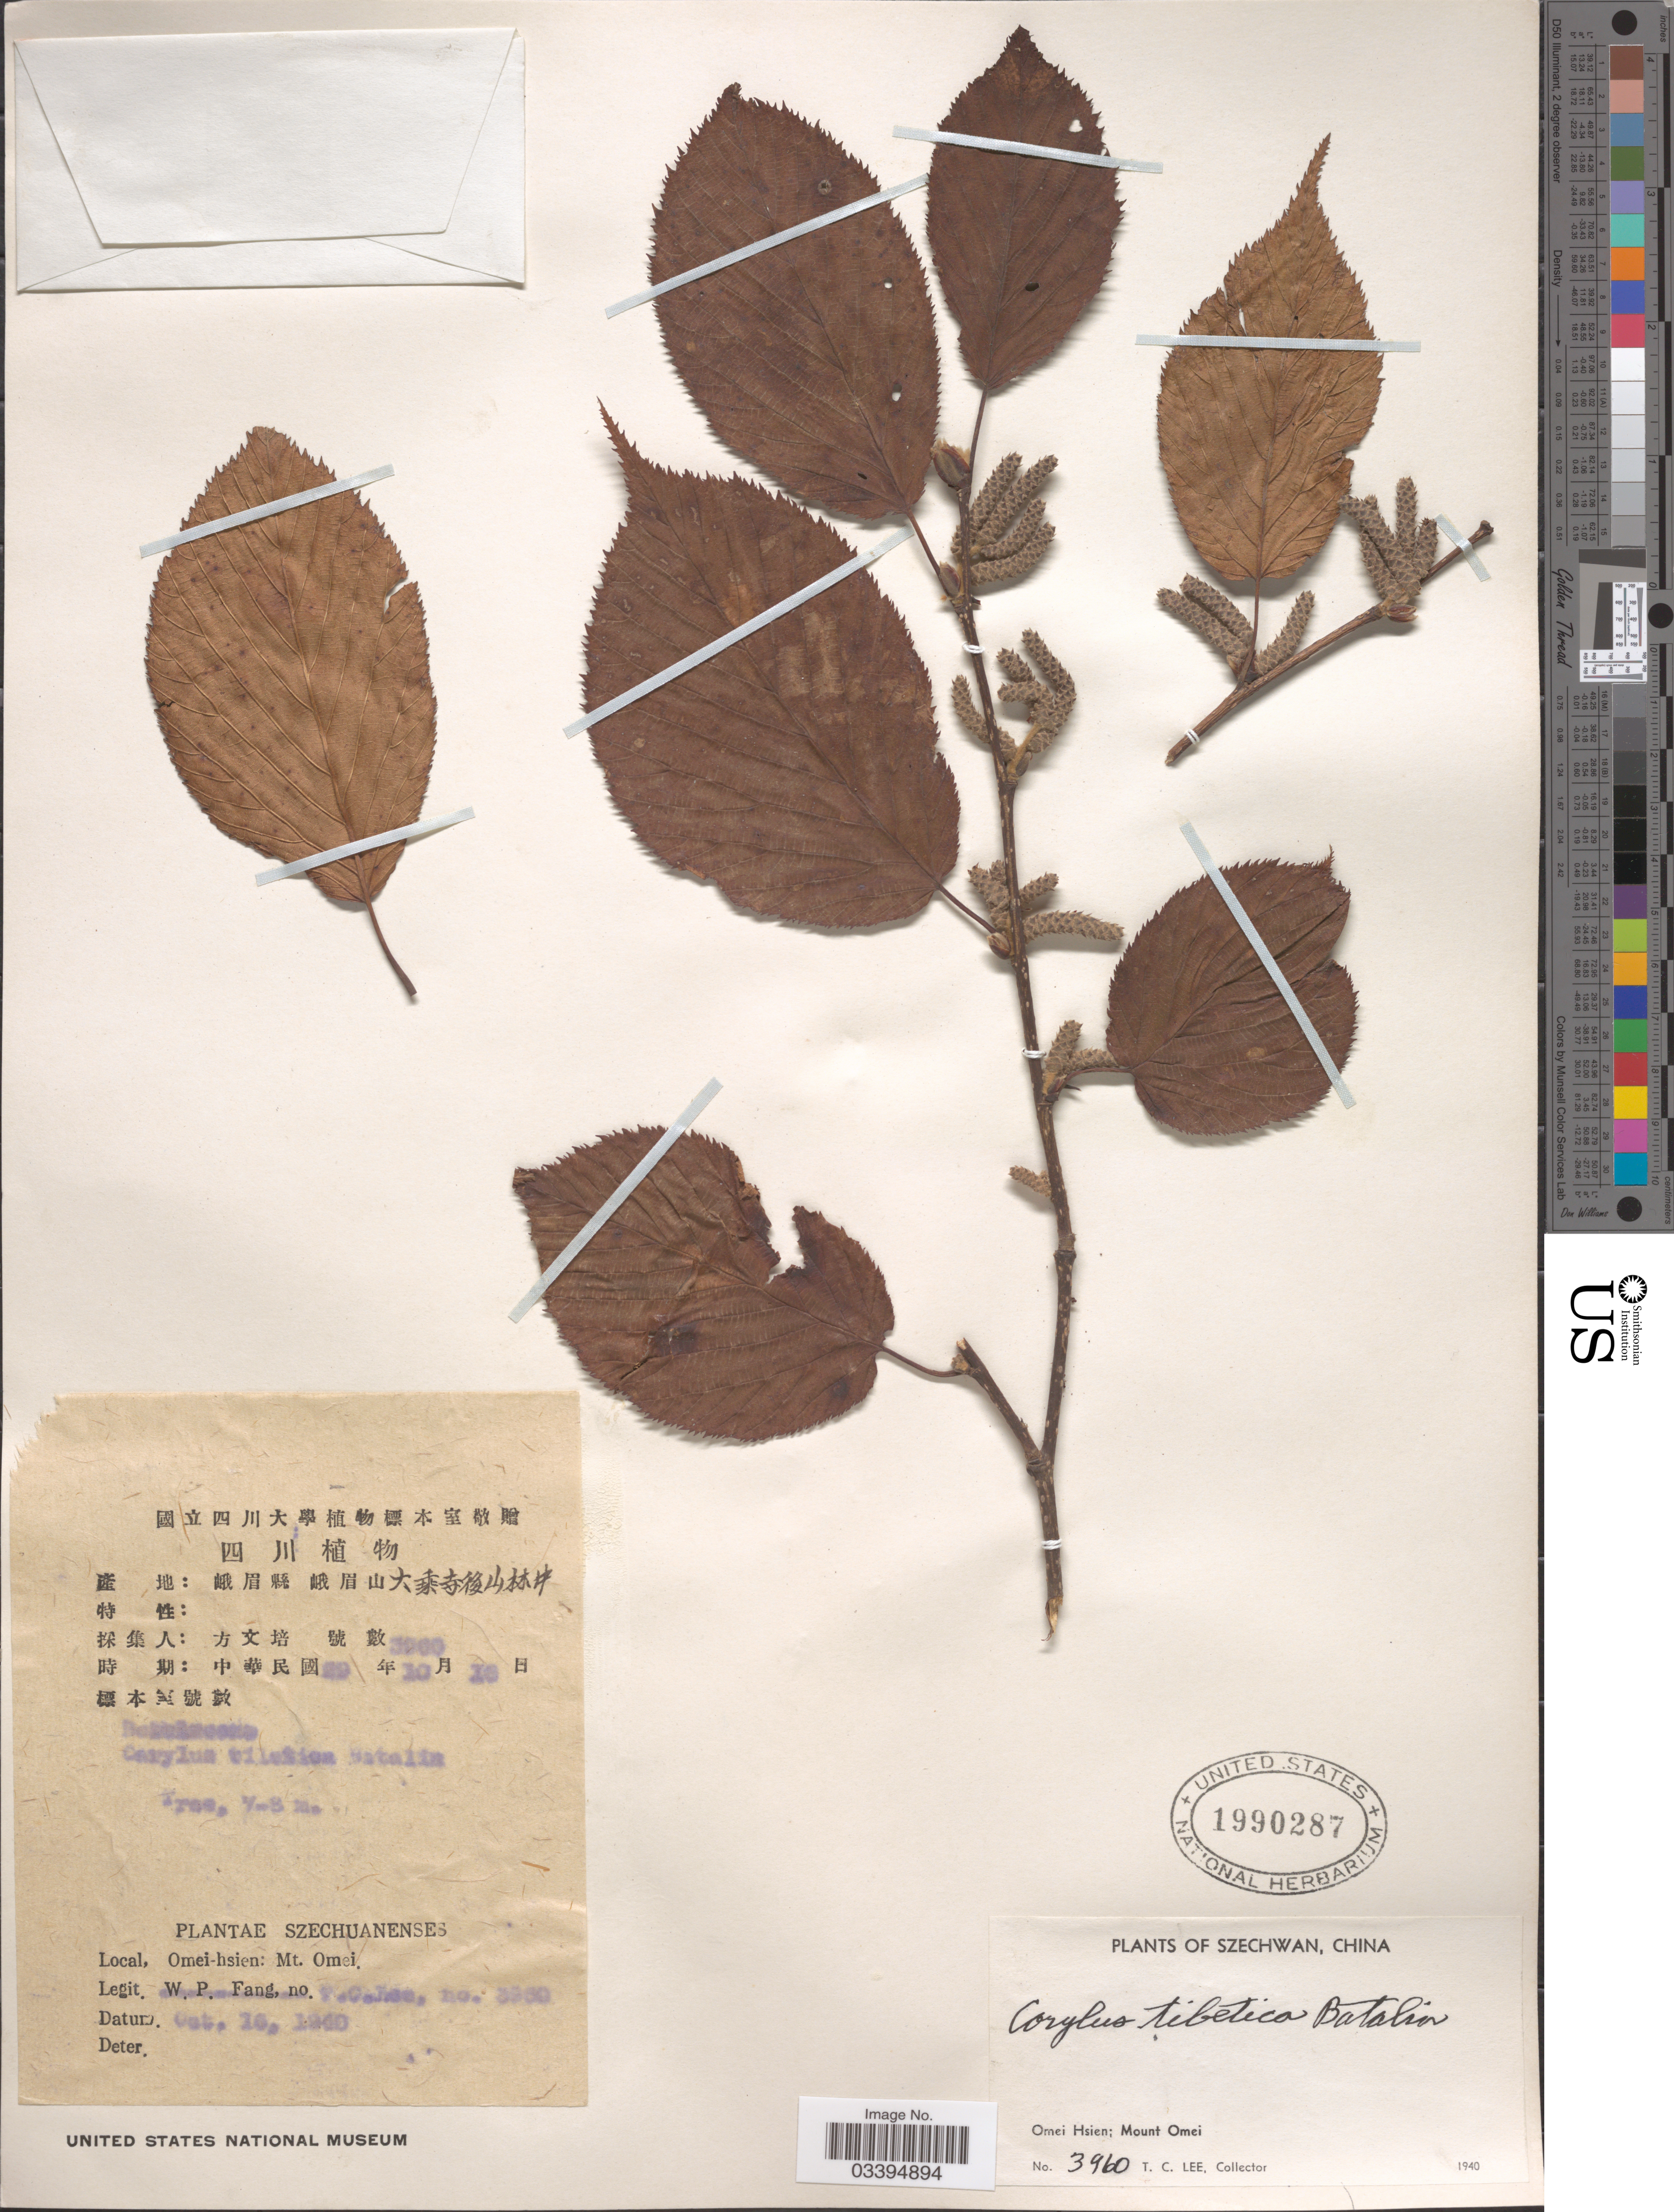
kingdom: Plantae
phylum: Tracheophyta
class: Magnoliopsida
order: Fagales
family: Betulaceae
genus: Corylus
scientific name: Corylus tibetica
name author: Batalin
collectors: T. Lee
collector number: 3960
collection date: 1940-10-10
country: China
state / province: Sichuan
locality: Szechwan. Omei Hsien; Mount Omei.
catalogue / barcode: US 1990287